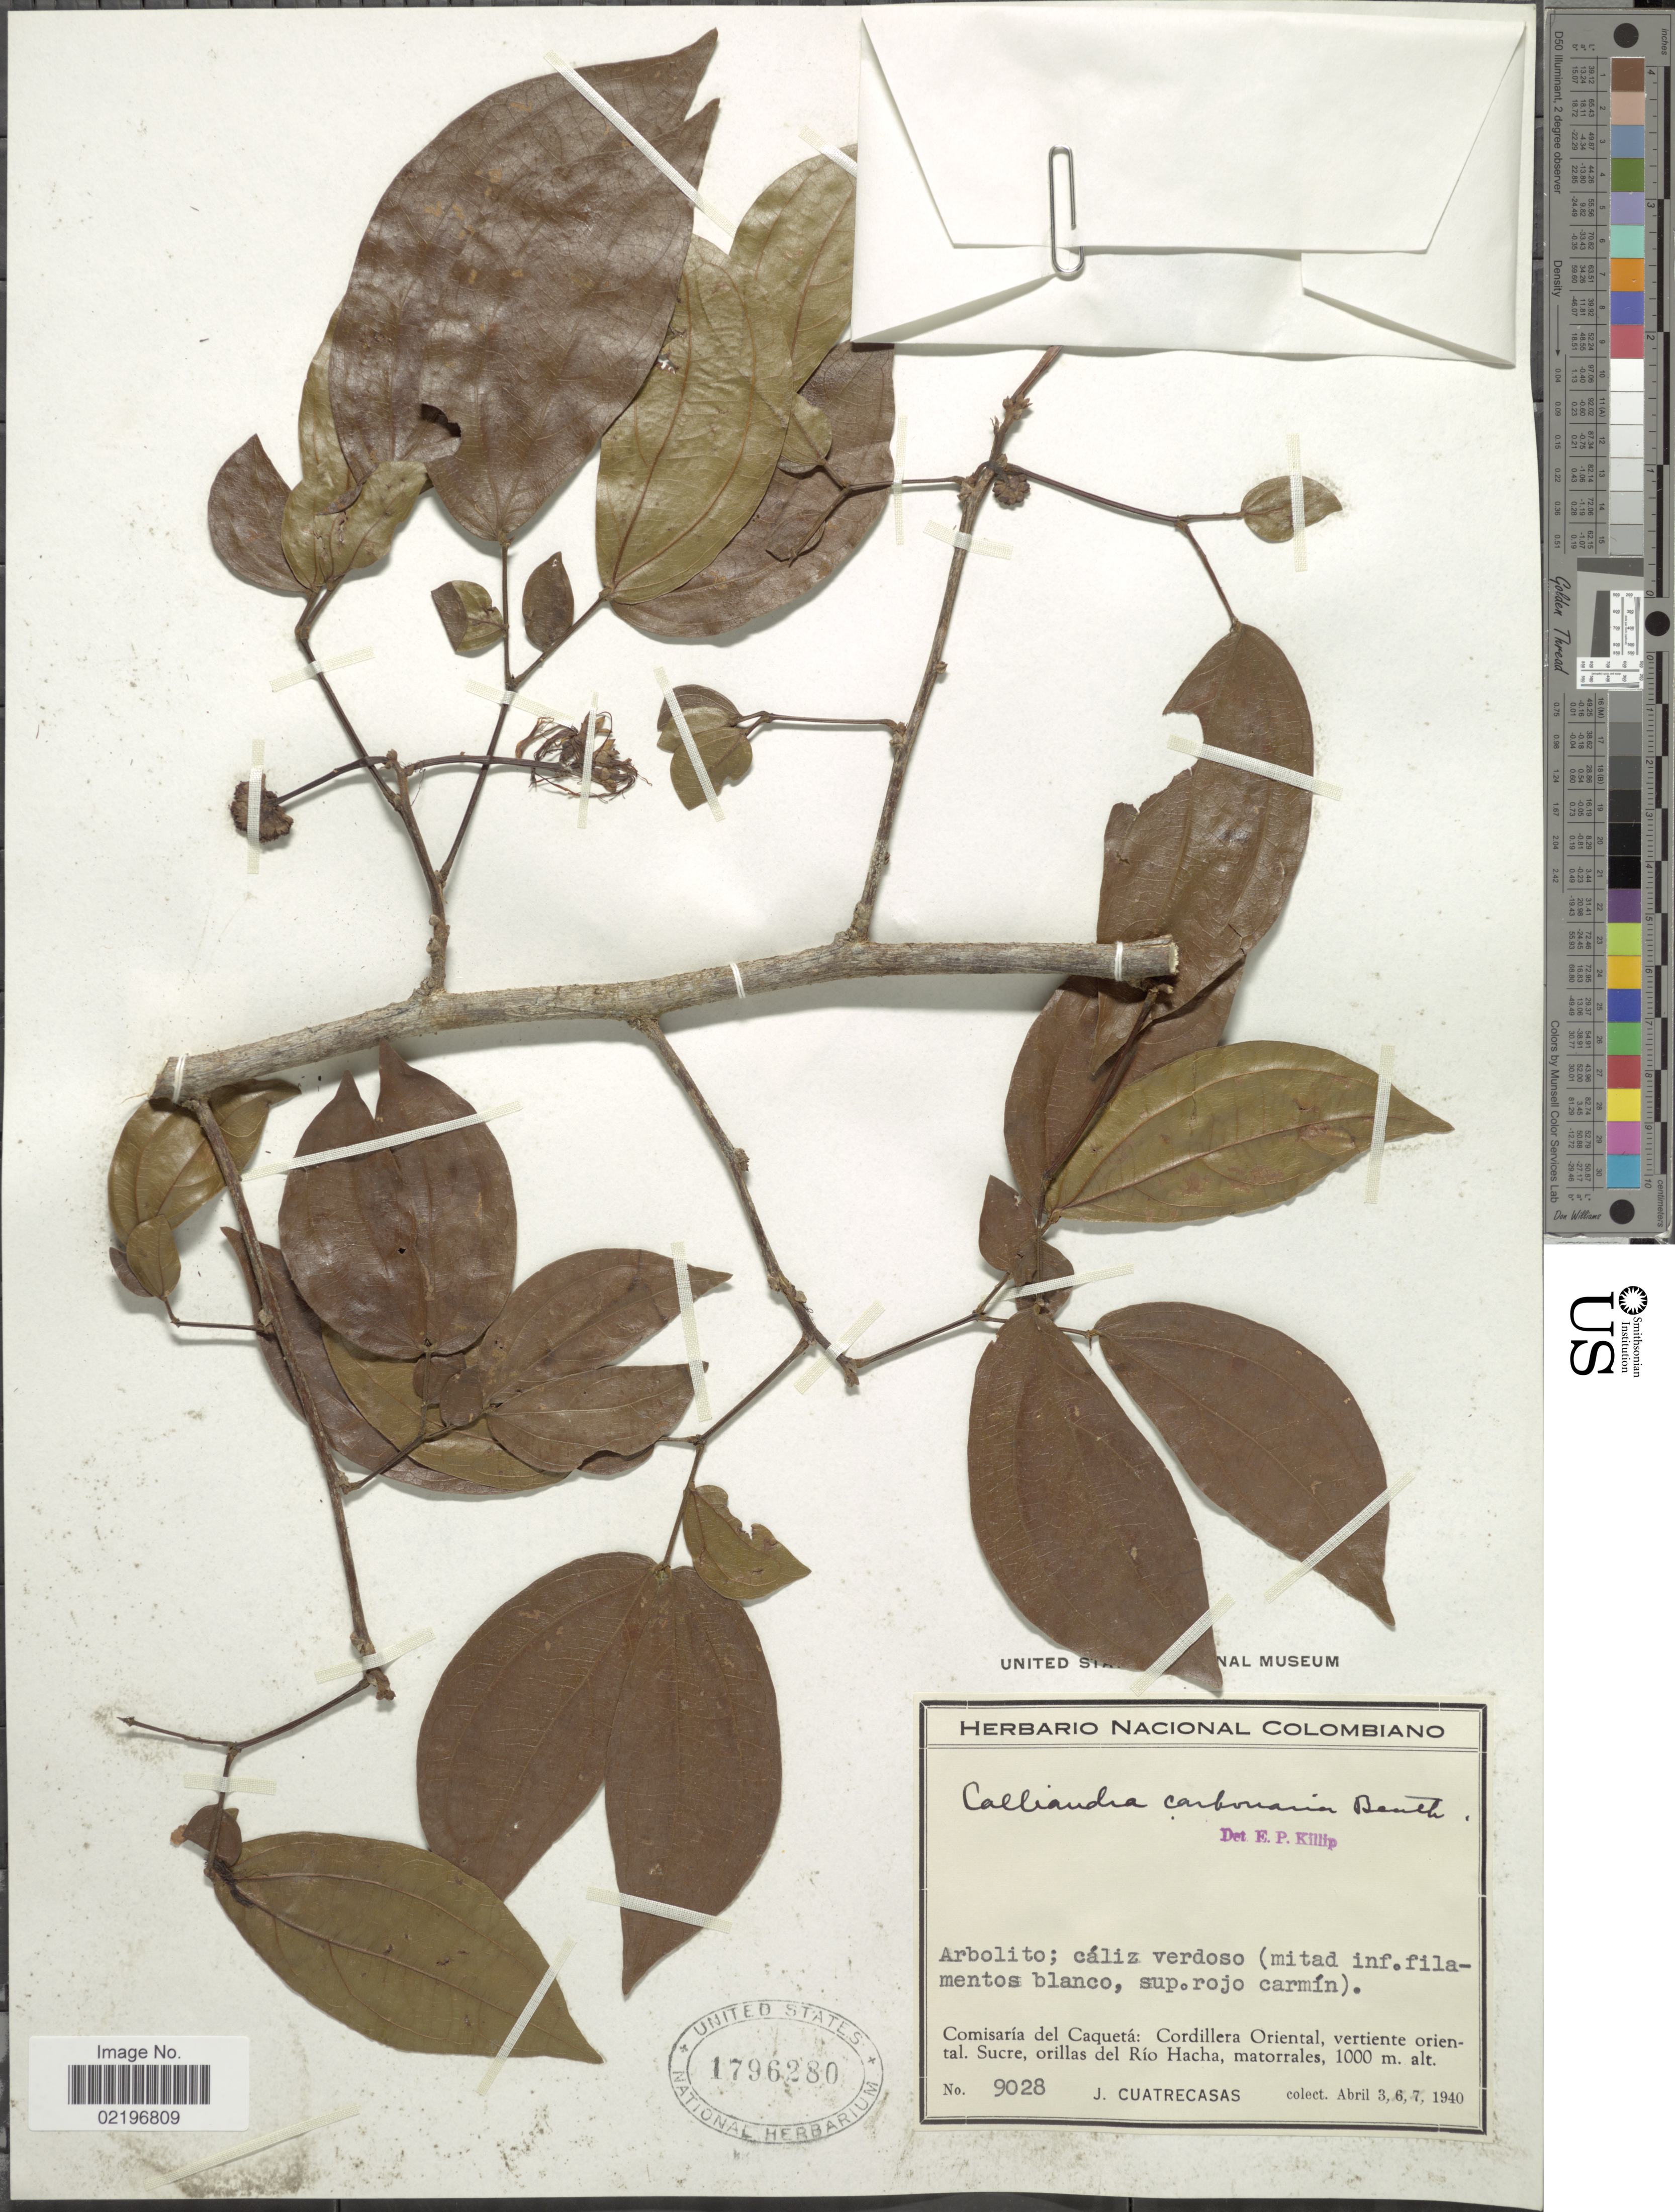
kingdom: Plantae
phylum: Tracheophyta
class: Magnoliopsida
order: Fabales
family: Fabaceae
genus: Calliandra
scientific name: Calliandra trinervia var. carbonaria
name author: (Benth.) Barneby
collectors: J. Cuatrecasas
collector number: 9028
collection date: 1940-04-03/1940-04-07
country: Colombia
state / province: Caquetá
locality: Comisaria del Caqueta: Cordillera Oriental, vertiente oriental. Sucre, orillas del Rio Hacha, matarrales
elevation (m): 1000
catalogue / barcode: US 1796280